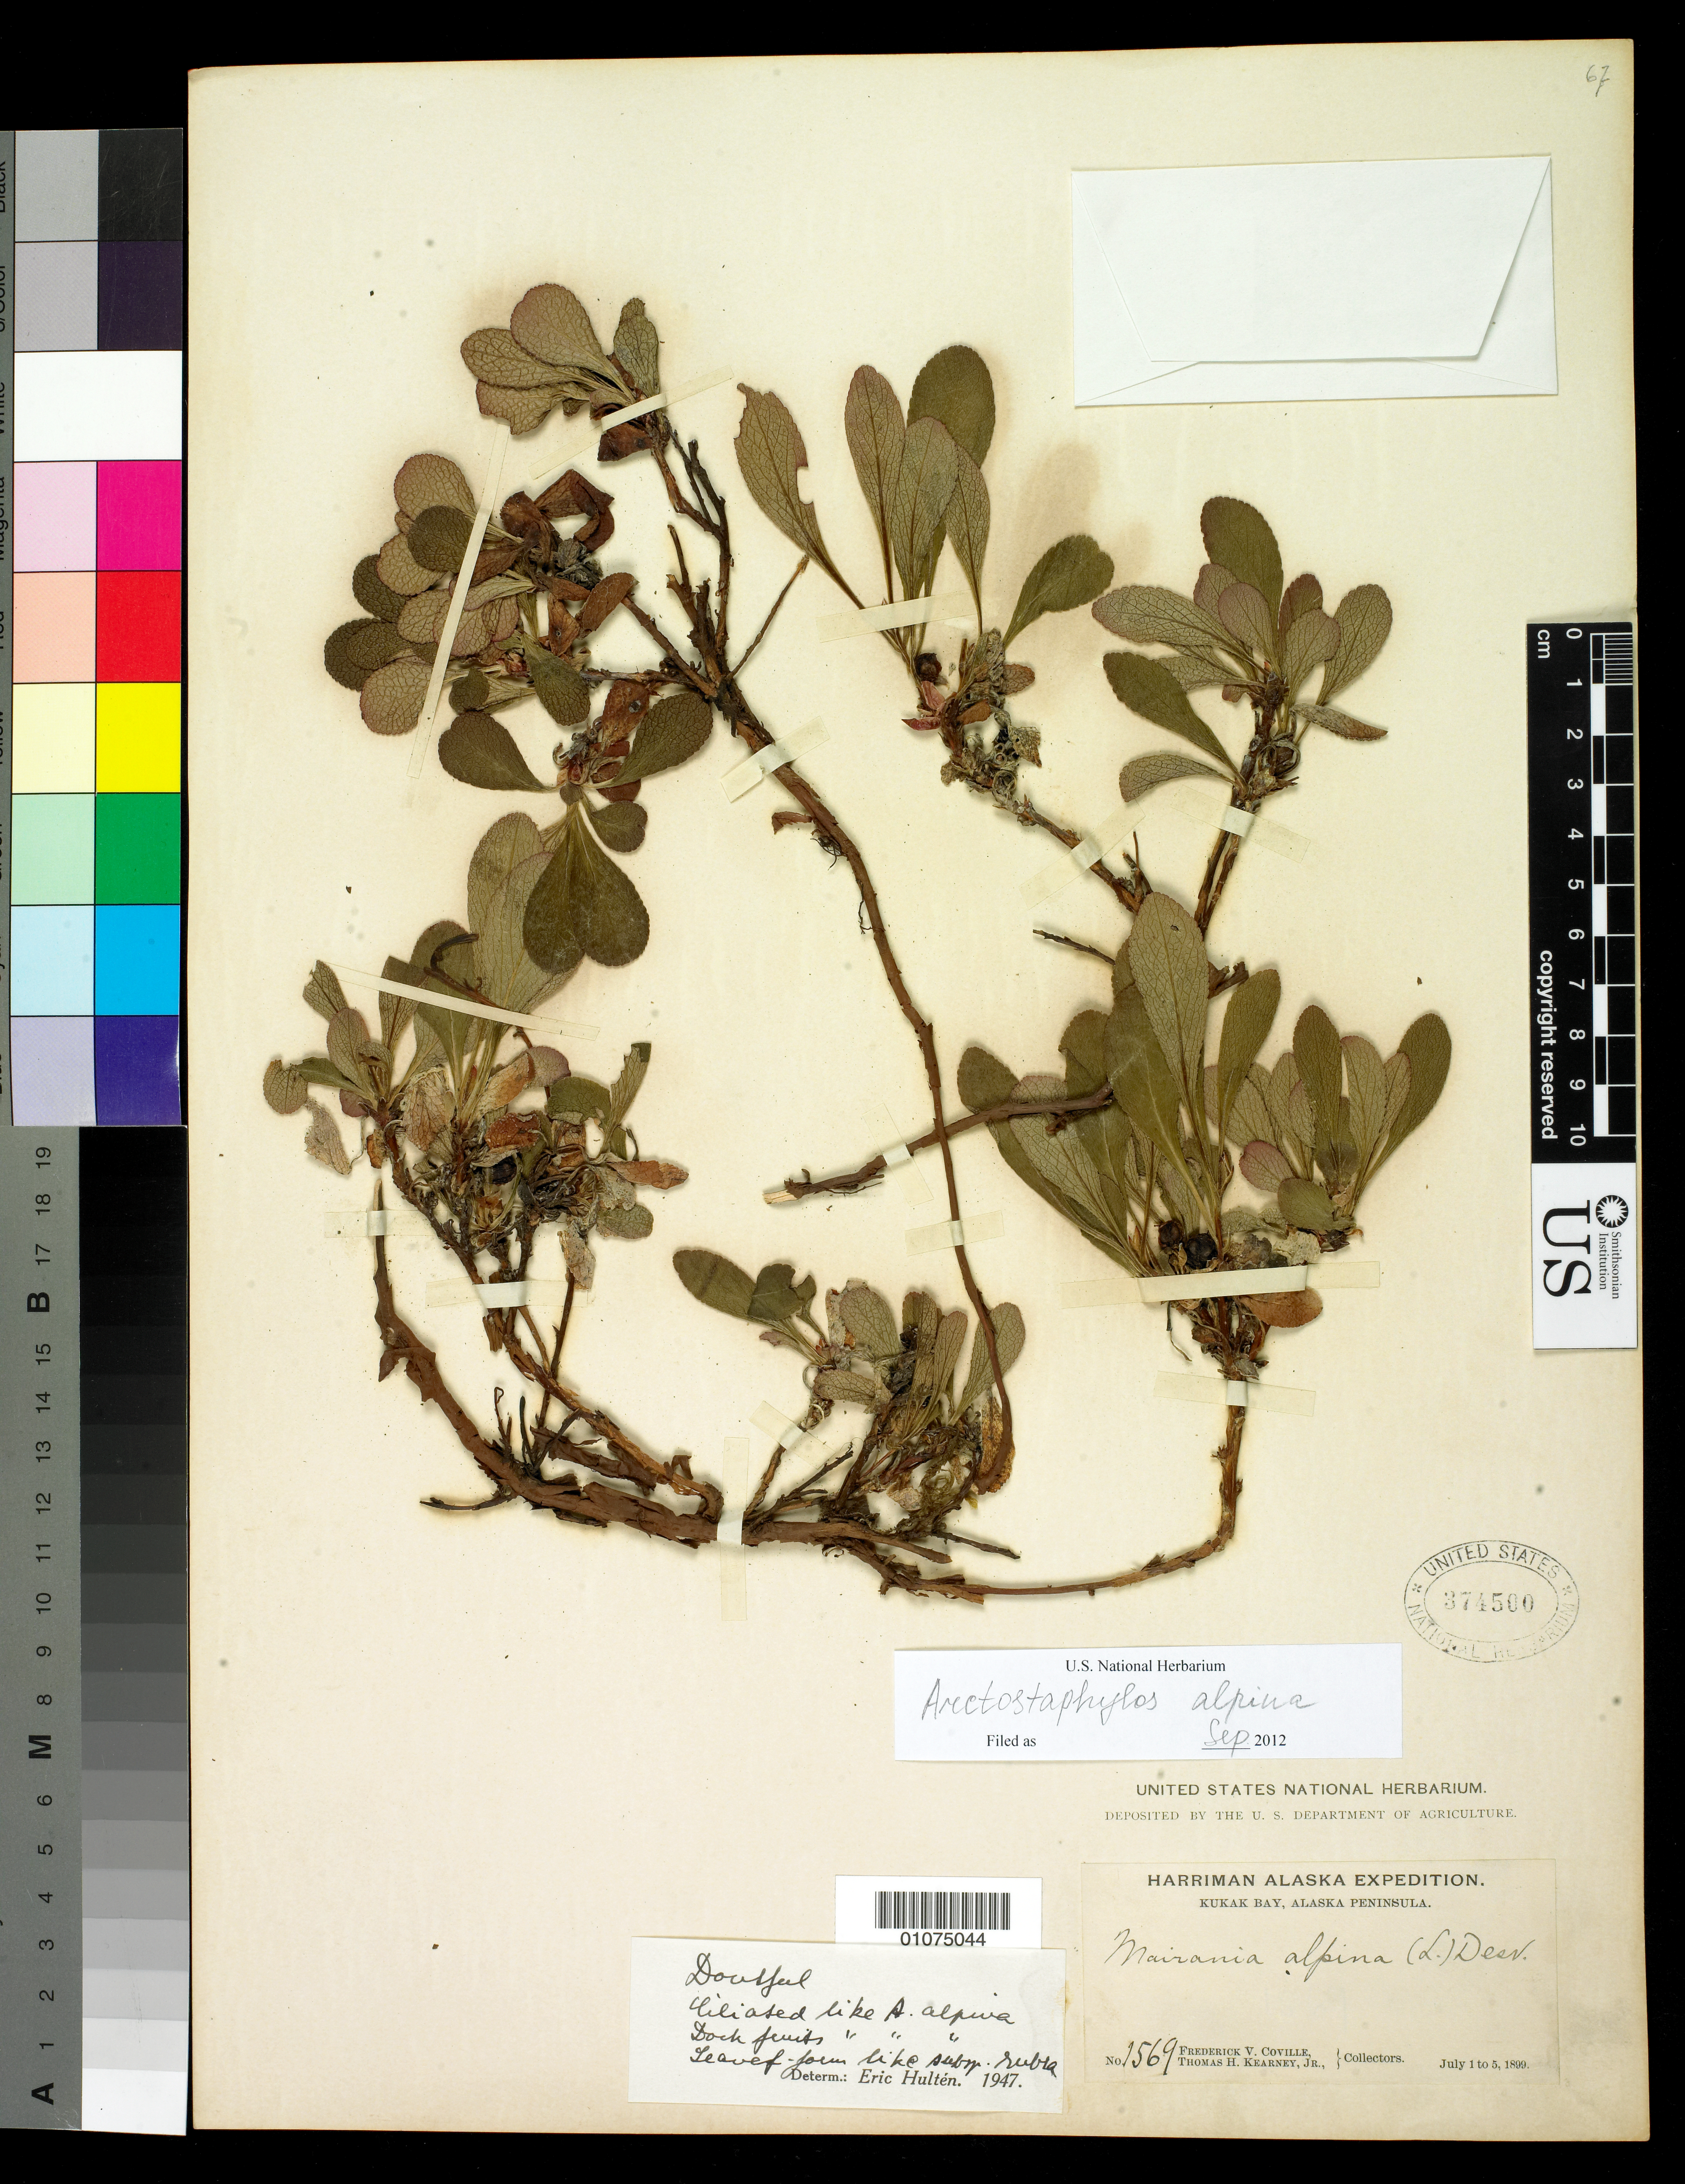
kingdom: Plantae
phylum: Tracheophyta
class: Magnoliopsida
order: Ericales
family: Ericaceae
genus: Arctostaphylos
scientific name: Arctostaphylos alpina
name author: (L.) Spreng.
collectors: F. V. Coville & T. H. Kearney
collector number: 1569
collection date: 1899-07-01/1899-07-05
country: United States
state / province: Alaska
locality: Kukak Bay, Alaska Peninsula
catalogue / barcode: US 374500